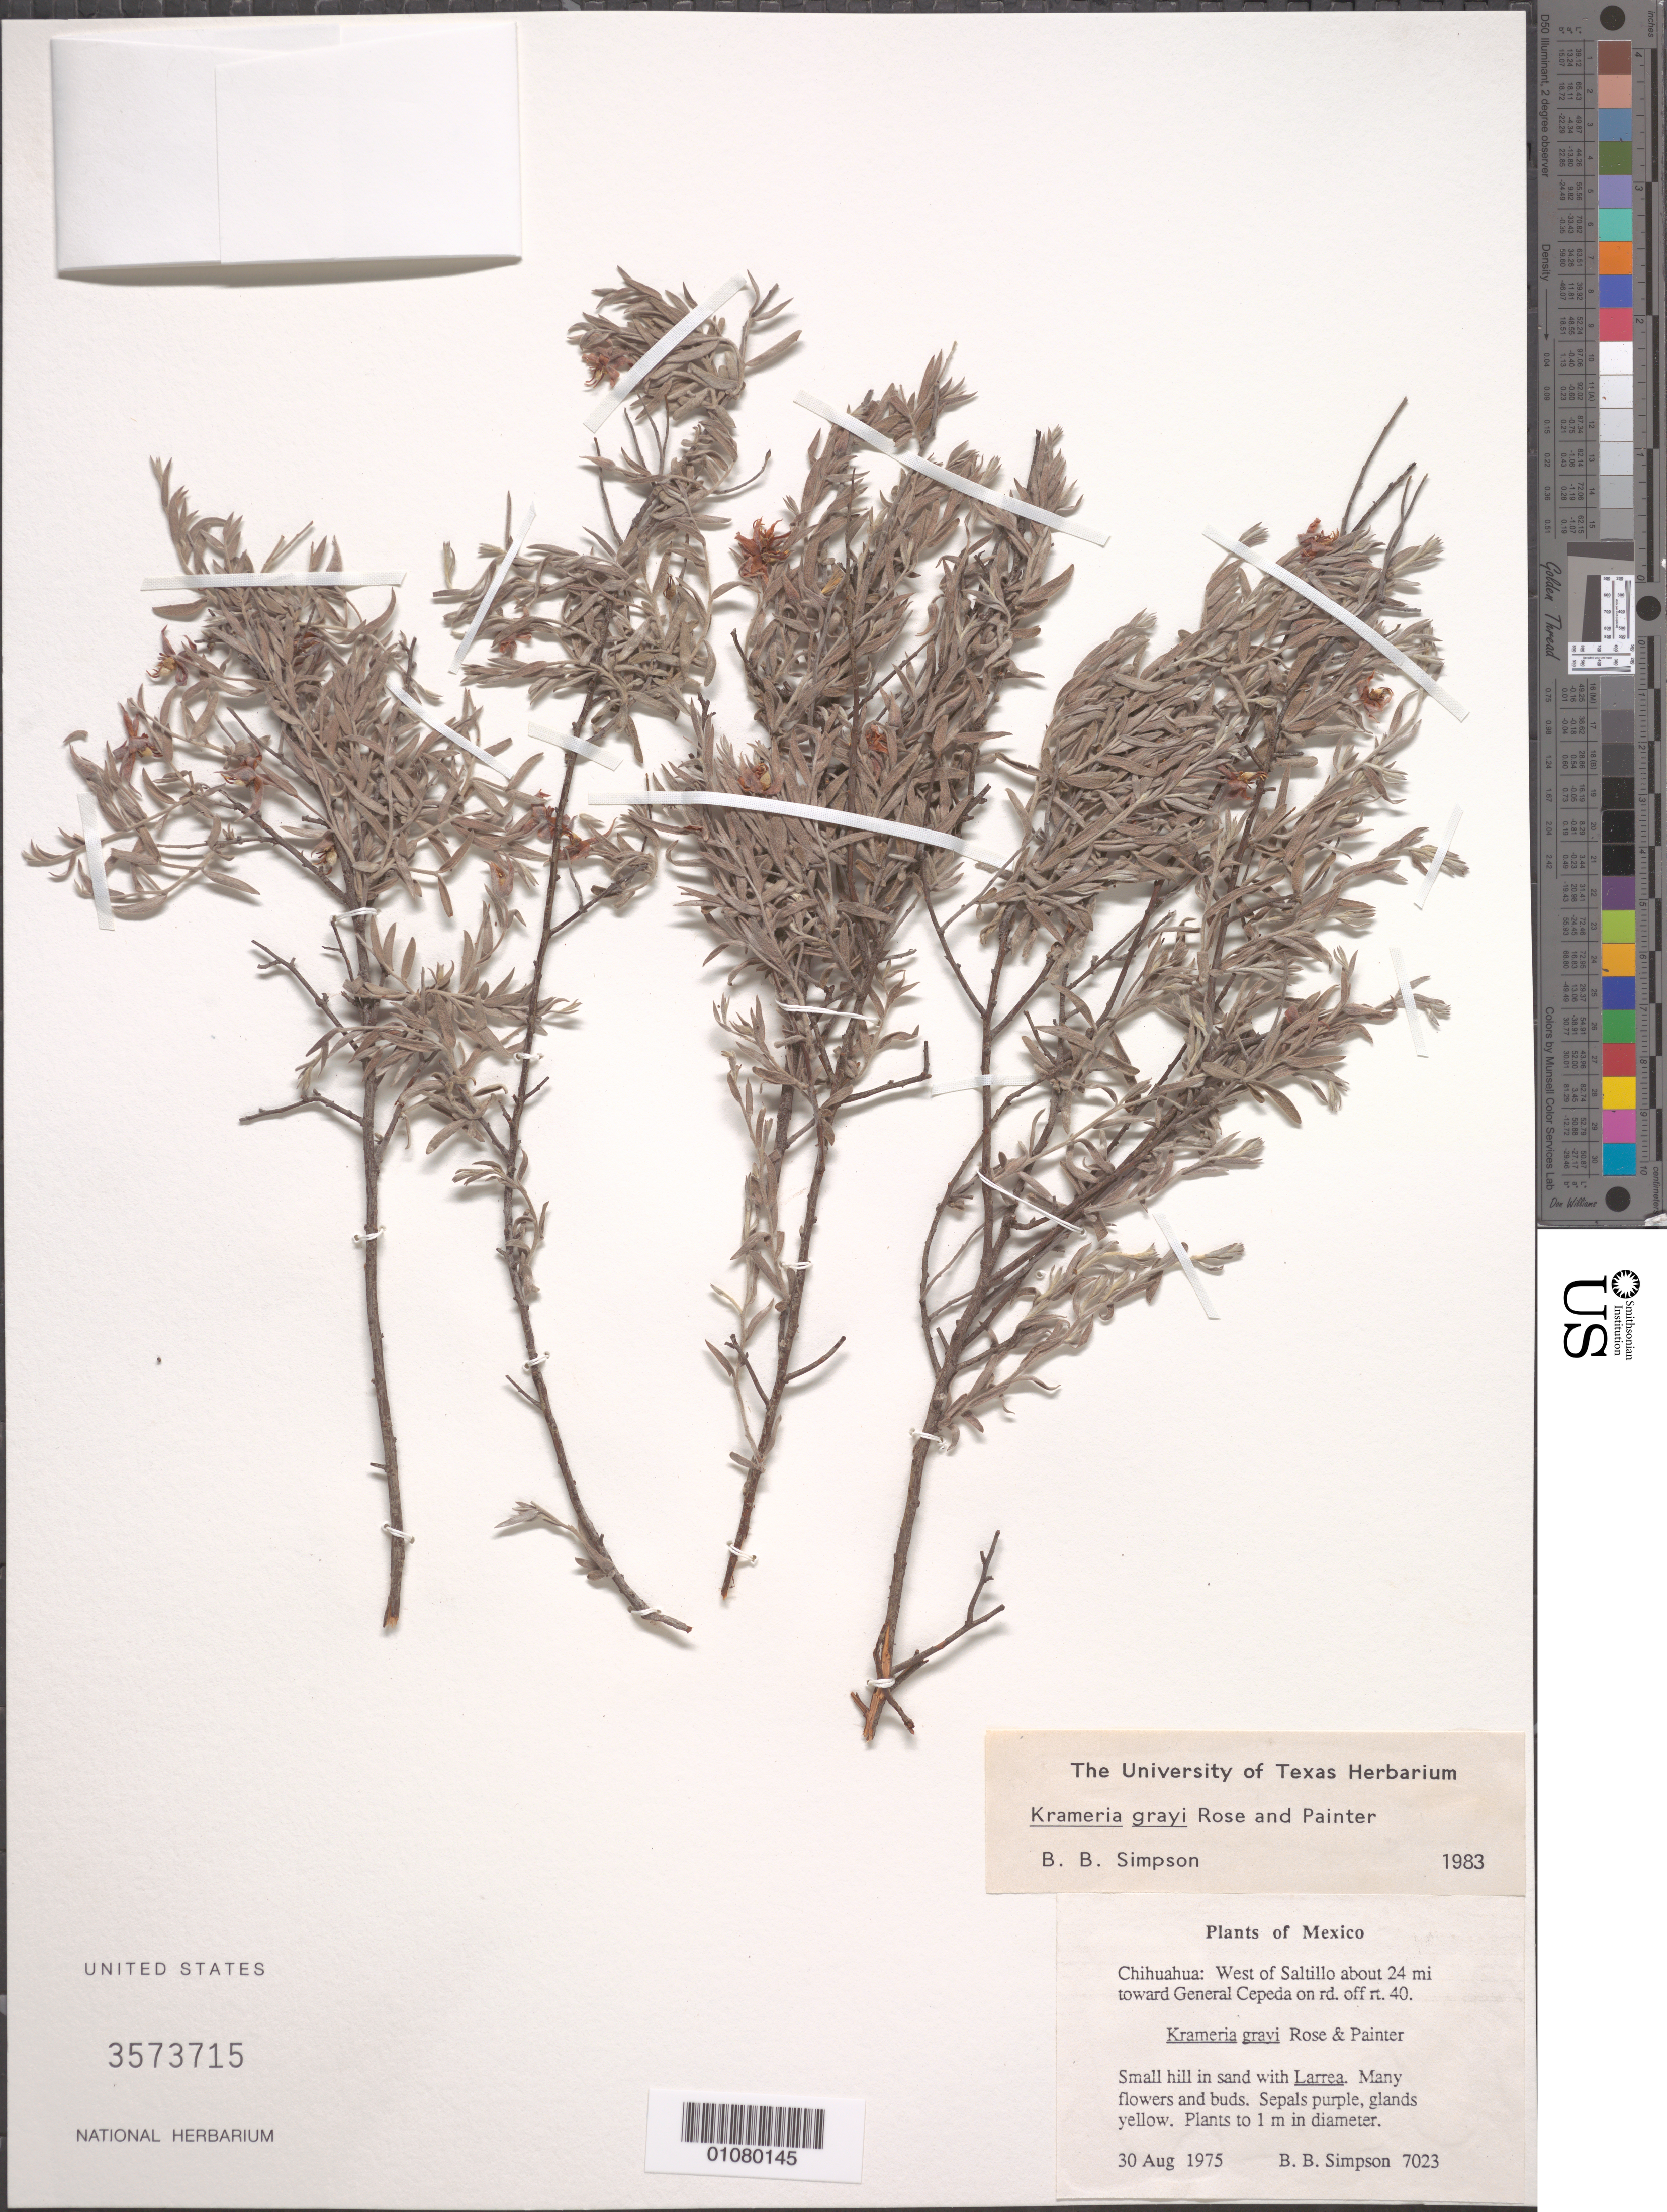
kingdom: Plantae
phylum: Tracheophyta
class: Magnoliopsida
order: Zygophyllales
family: Krameriaceae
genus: Krameria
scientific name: Krameria grayi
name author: Rose & J.H. Painter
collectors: B. B. Simpson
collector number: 7023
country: Mexico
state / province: Chihuahua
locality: W of Saltillo toward General Cepoeda on rd. off rt. 40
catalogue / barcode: US 3573715